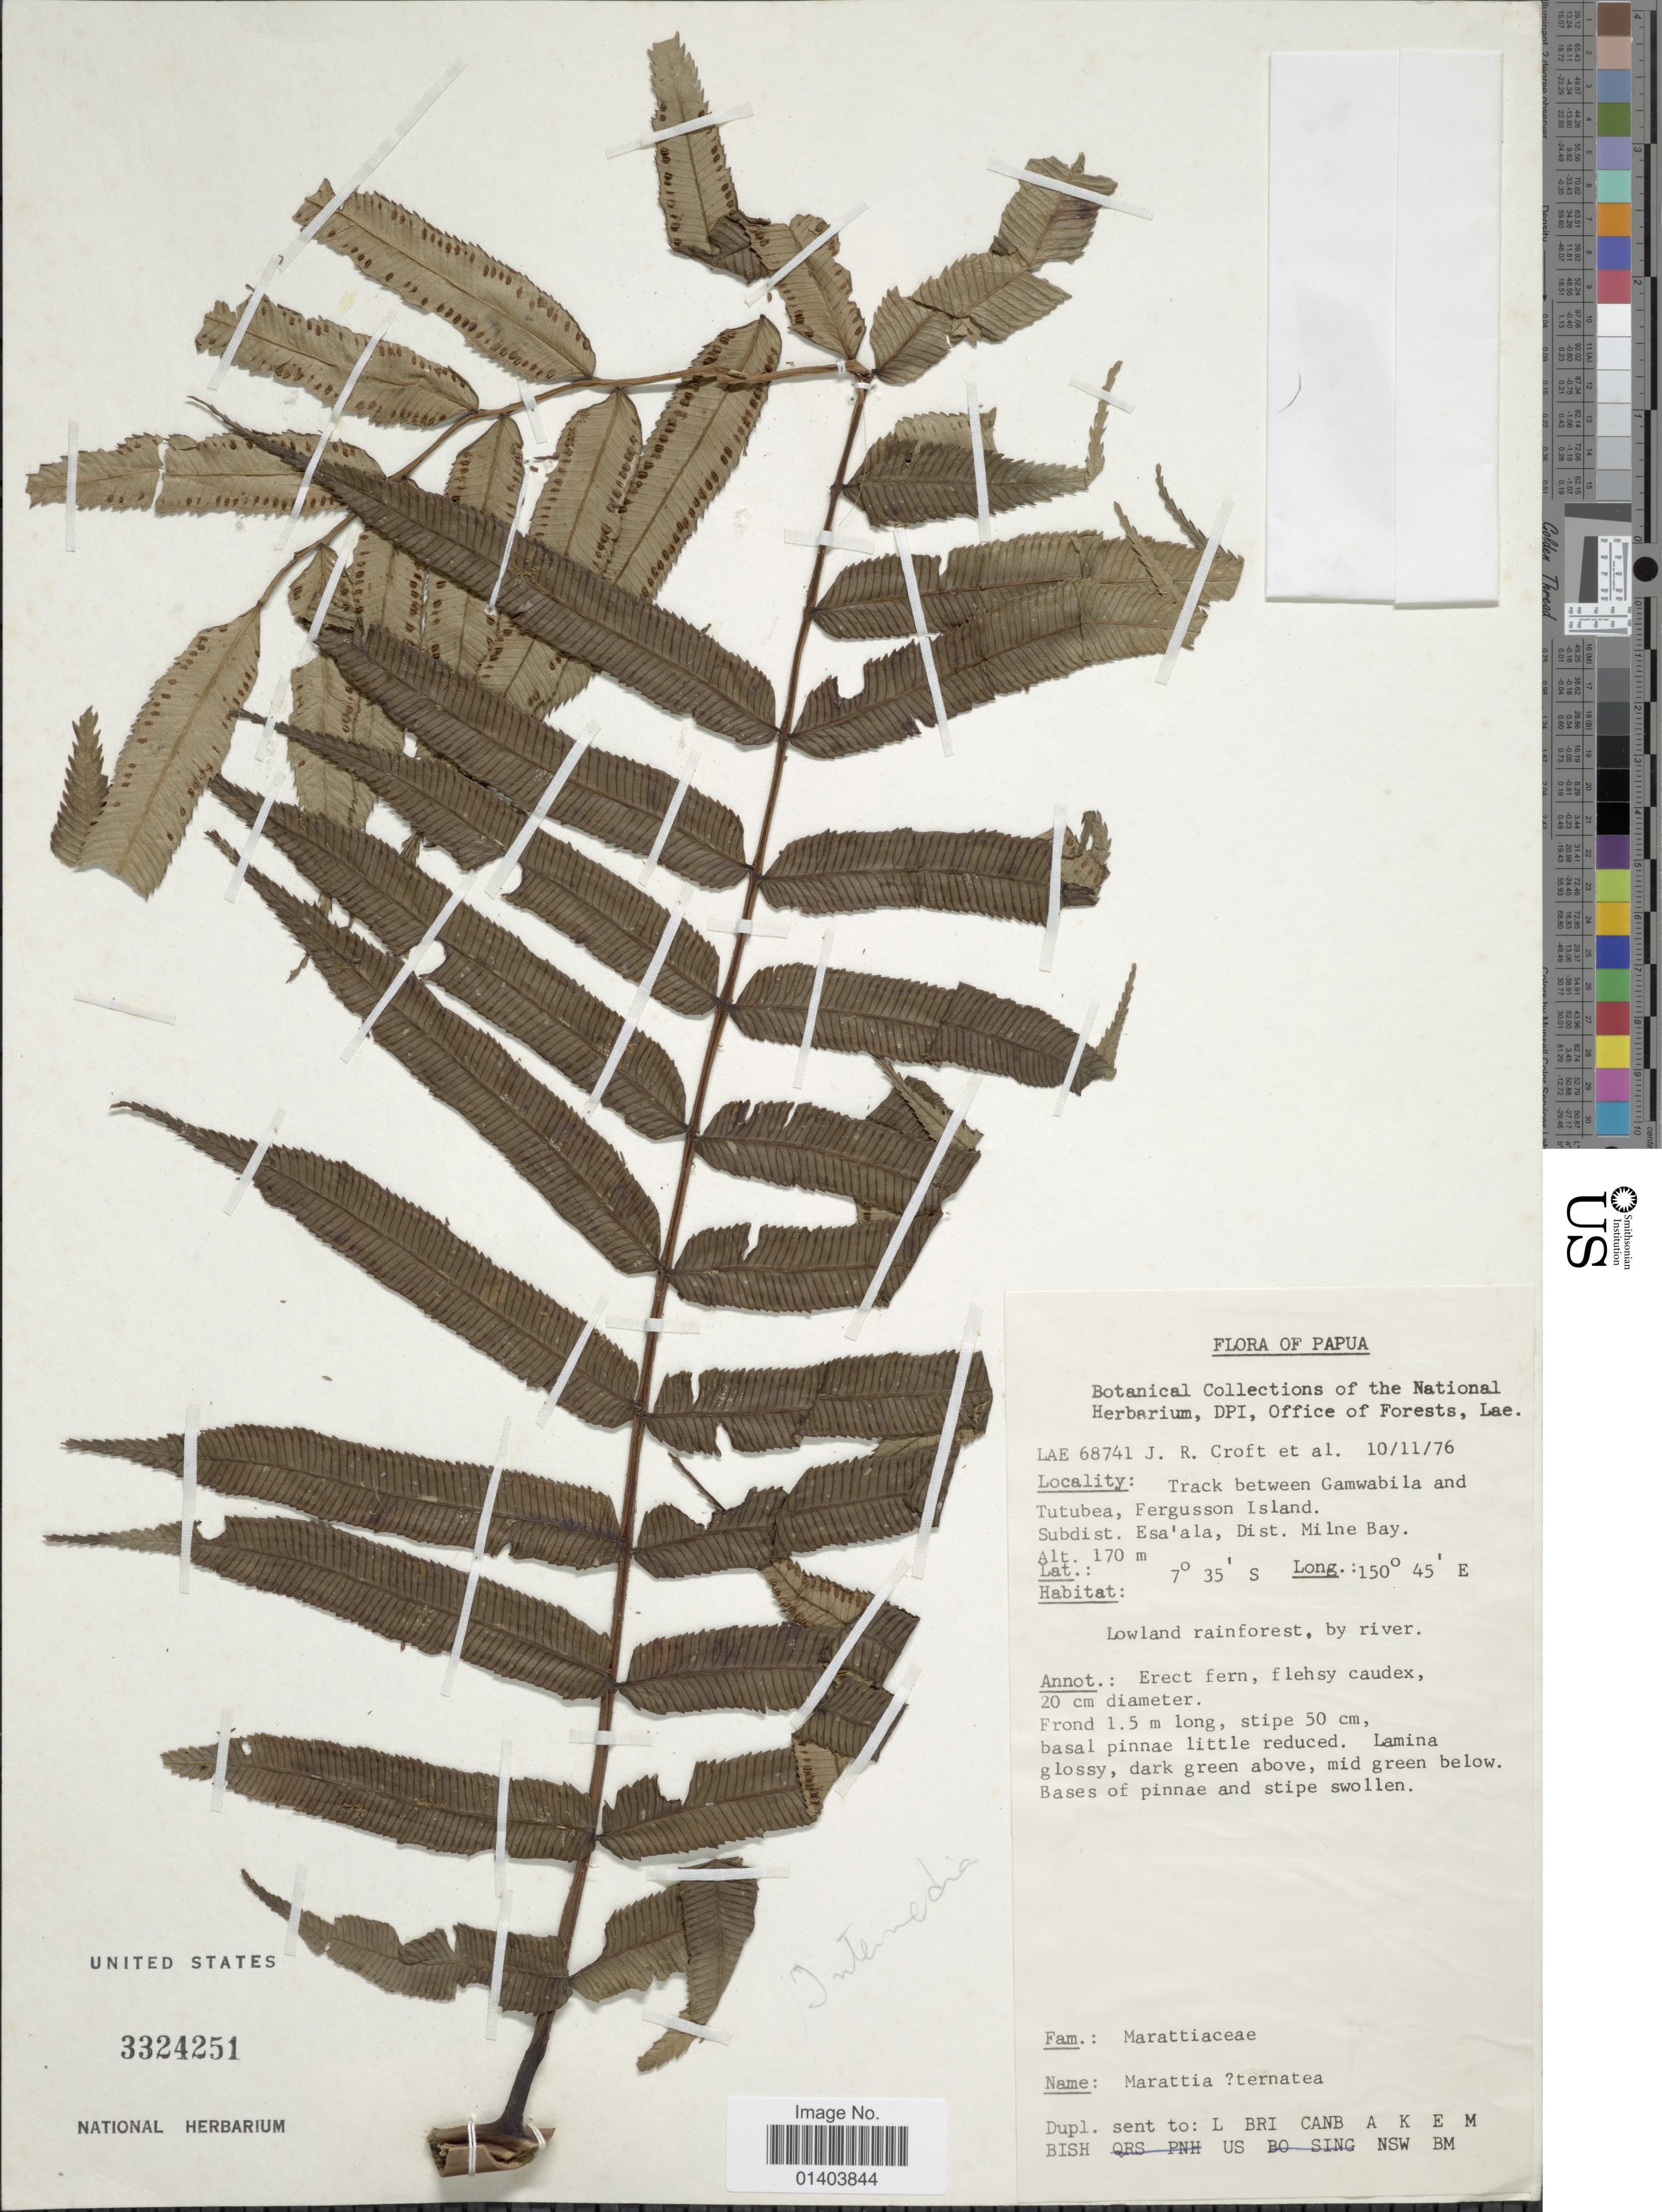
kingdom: Plantae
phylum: Tracheophyta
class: Polypodiopsida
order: Marattiales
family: Marattiaceae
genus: Ptisana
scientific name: Ptisana ternatea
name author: (de Vriese) Murdock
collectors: J. R. Croft & et al.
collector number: LAE 68741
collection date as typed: Transcribed d/m/y: 10/11/76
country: Papua New Guinea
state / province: Milne Bay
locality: Track between Gamwabila and Tutubea, Fergusson Island. Subdist. Esa'ala, Dist. Milne Bay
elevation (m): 170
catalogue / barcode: US 3324251